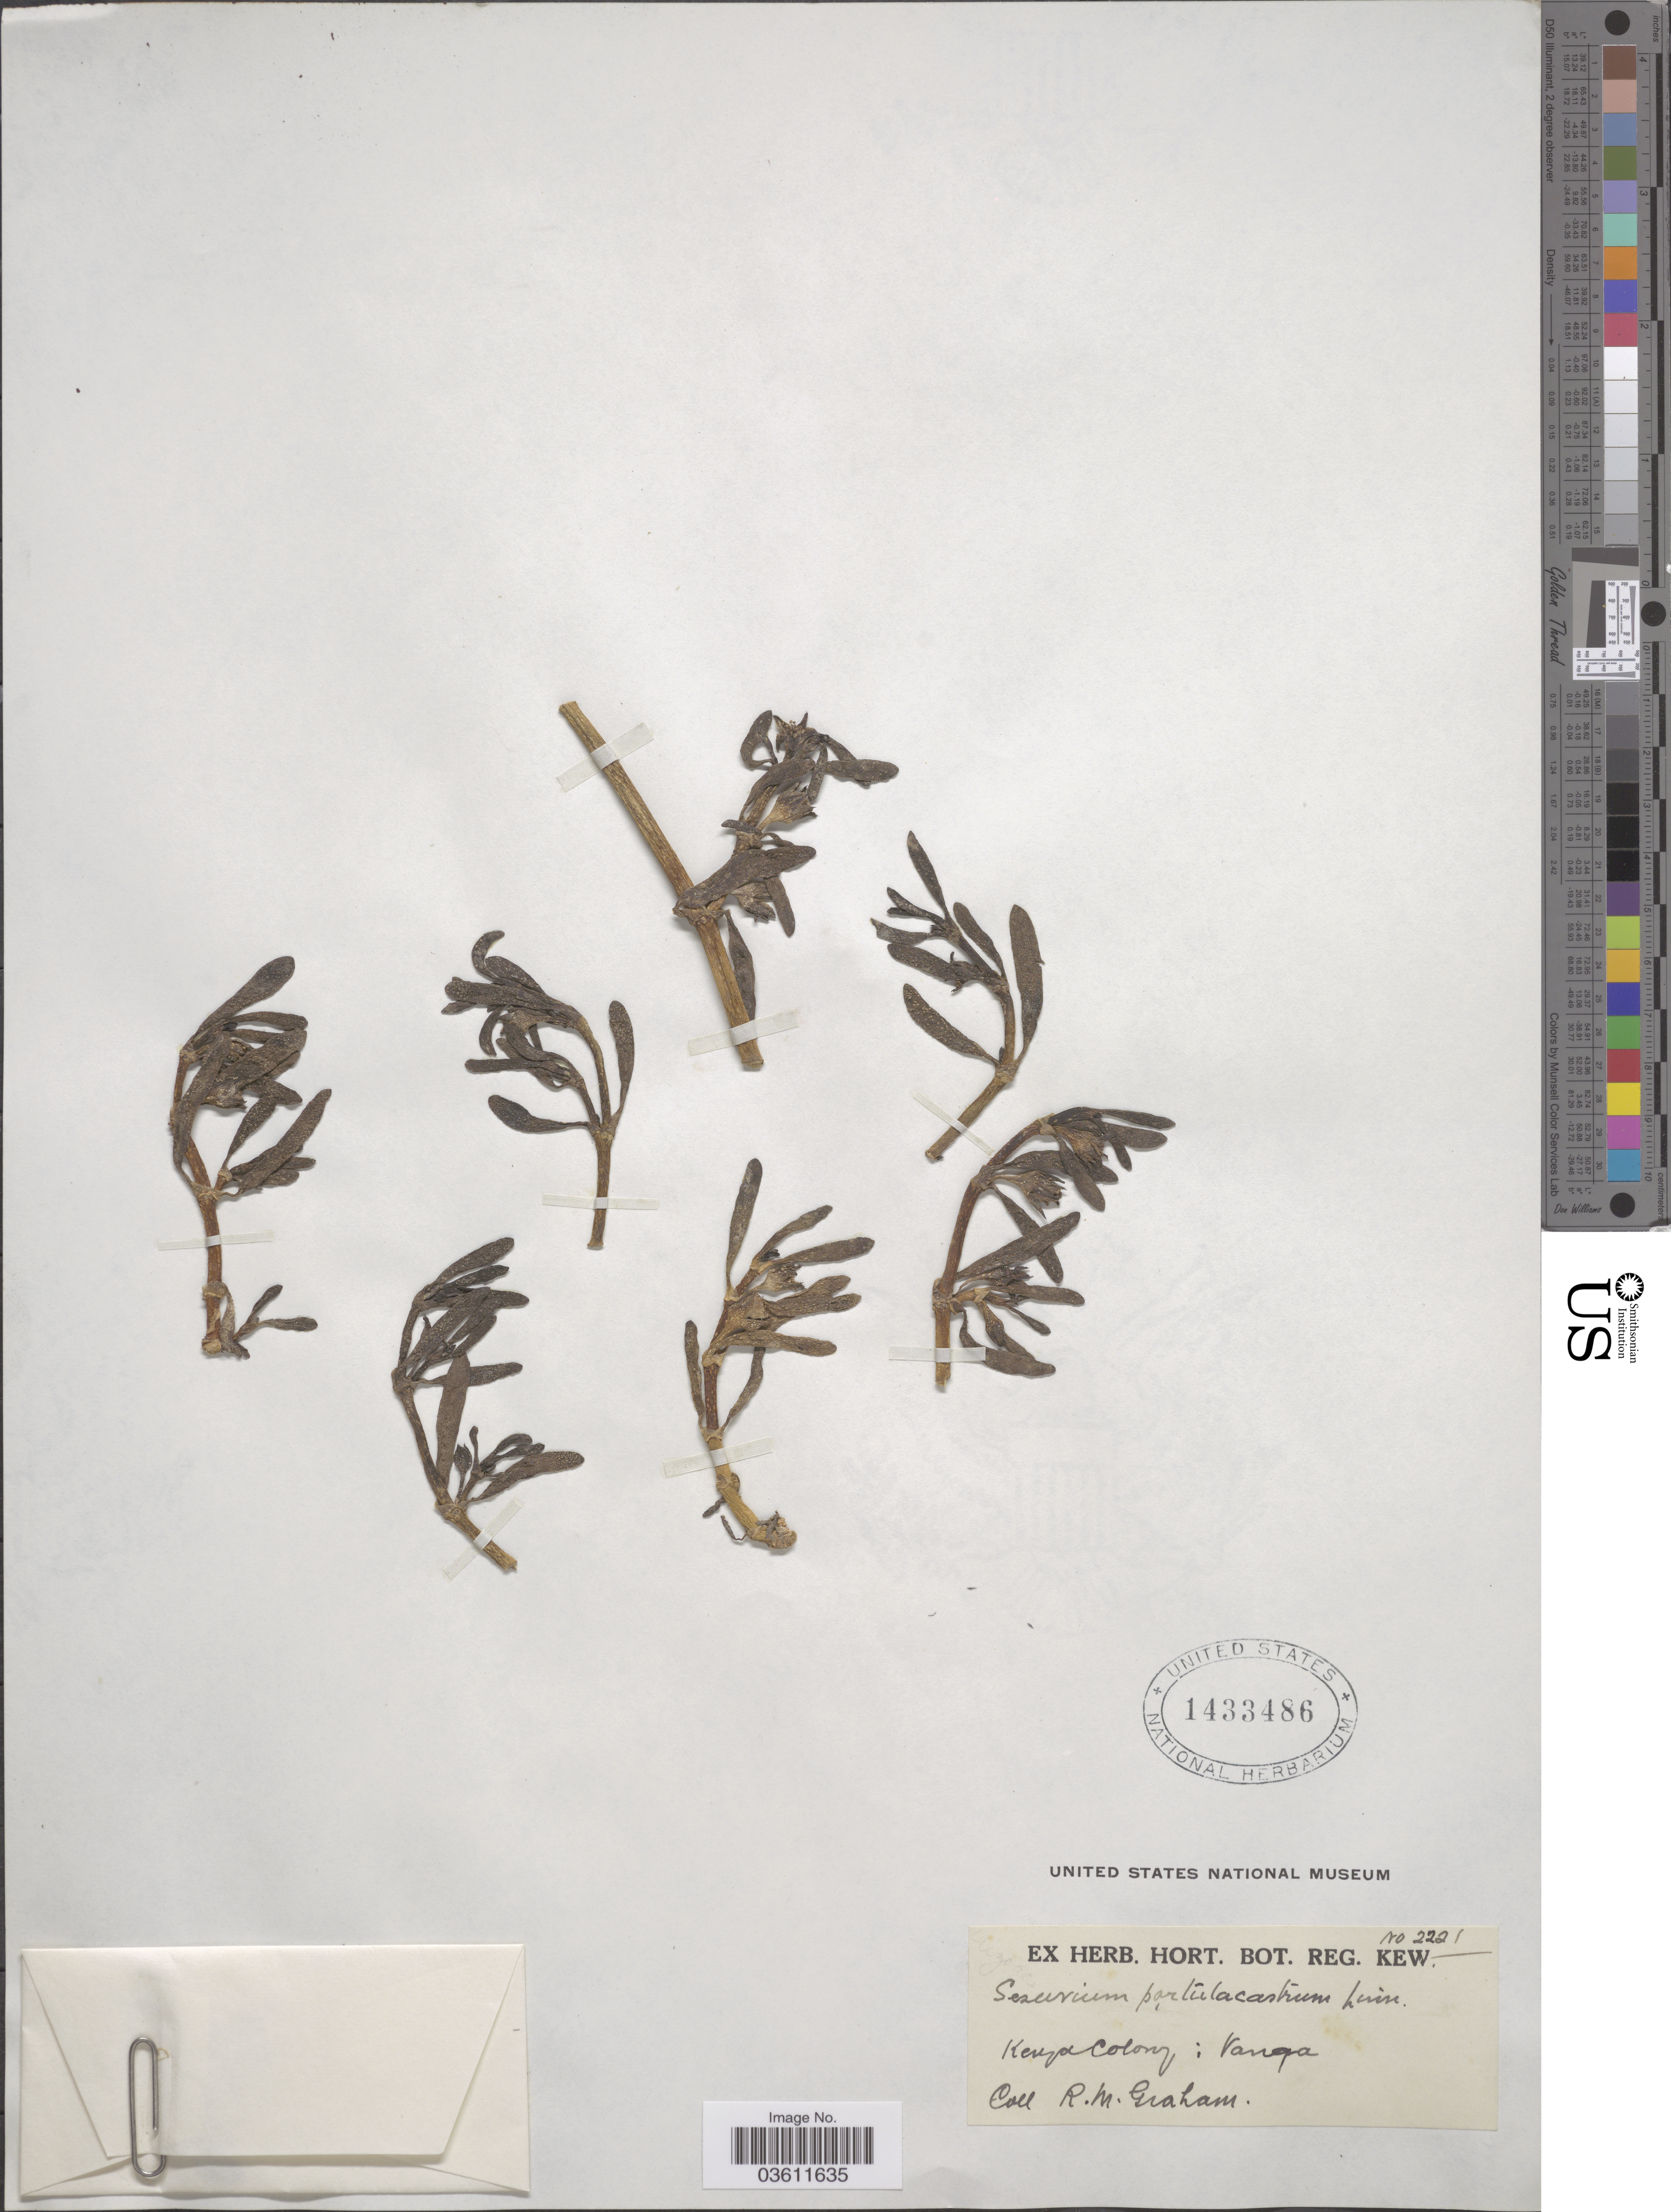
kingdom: Plantae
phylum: Tracheophyta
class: Magnoliopsida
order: Caryophyllales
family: Aizoaceae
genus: Sesuvium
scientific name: Sesuvium portulacastrum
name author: (L.) L.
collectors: R. M. Graham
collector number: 2221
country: Kenya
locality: Kenya Colony: Vanga.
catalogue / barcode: US 1433486